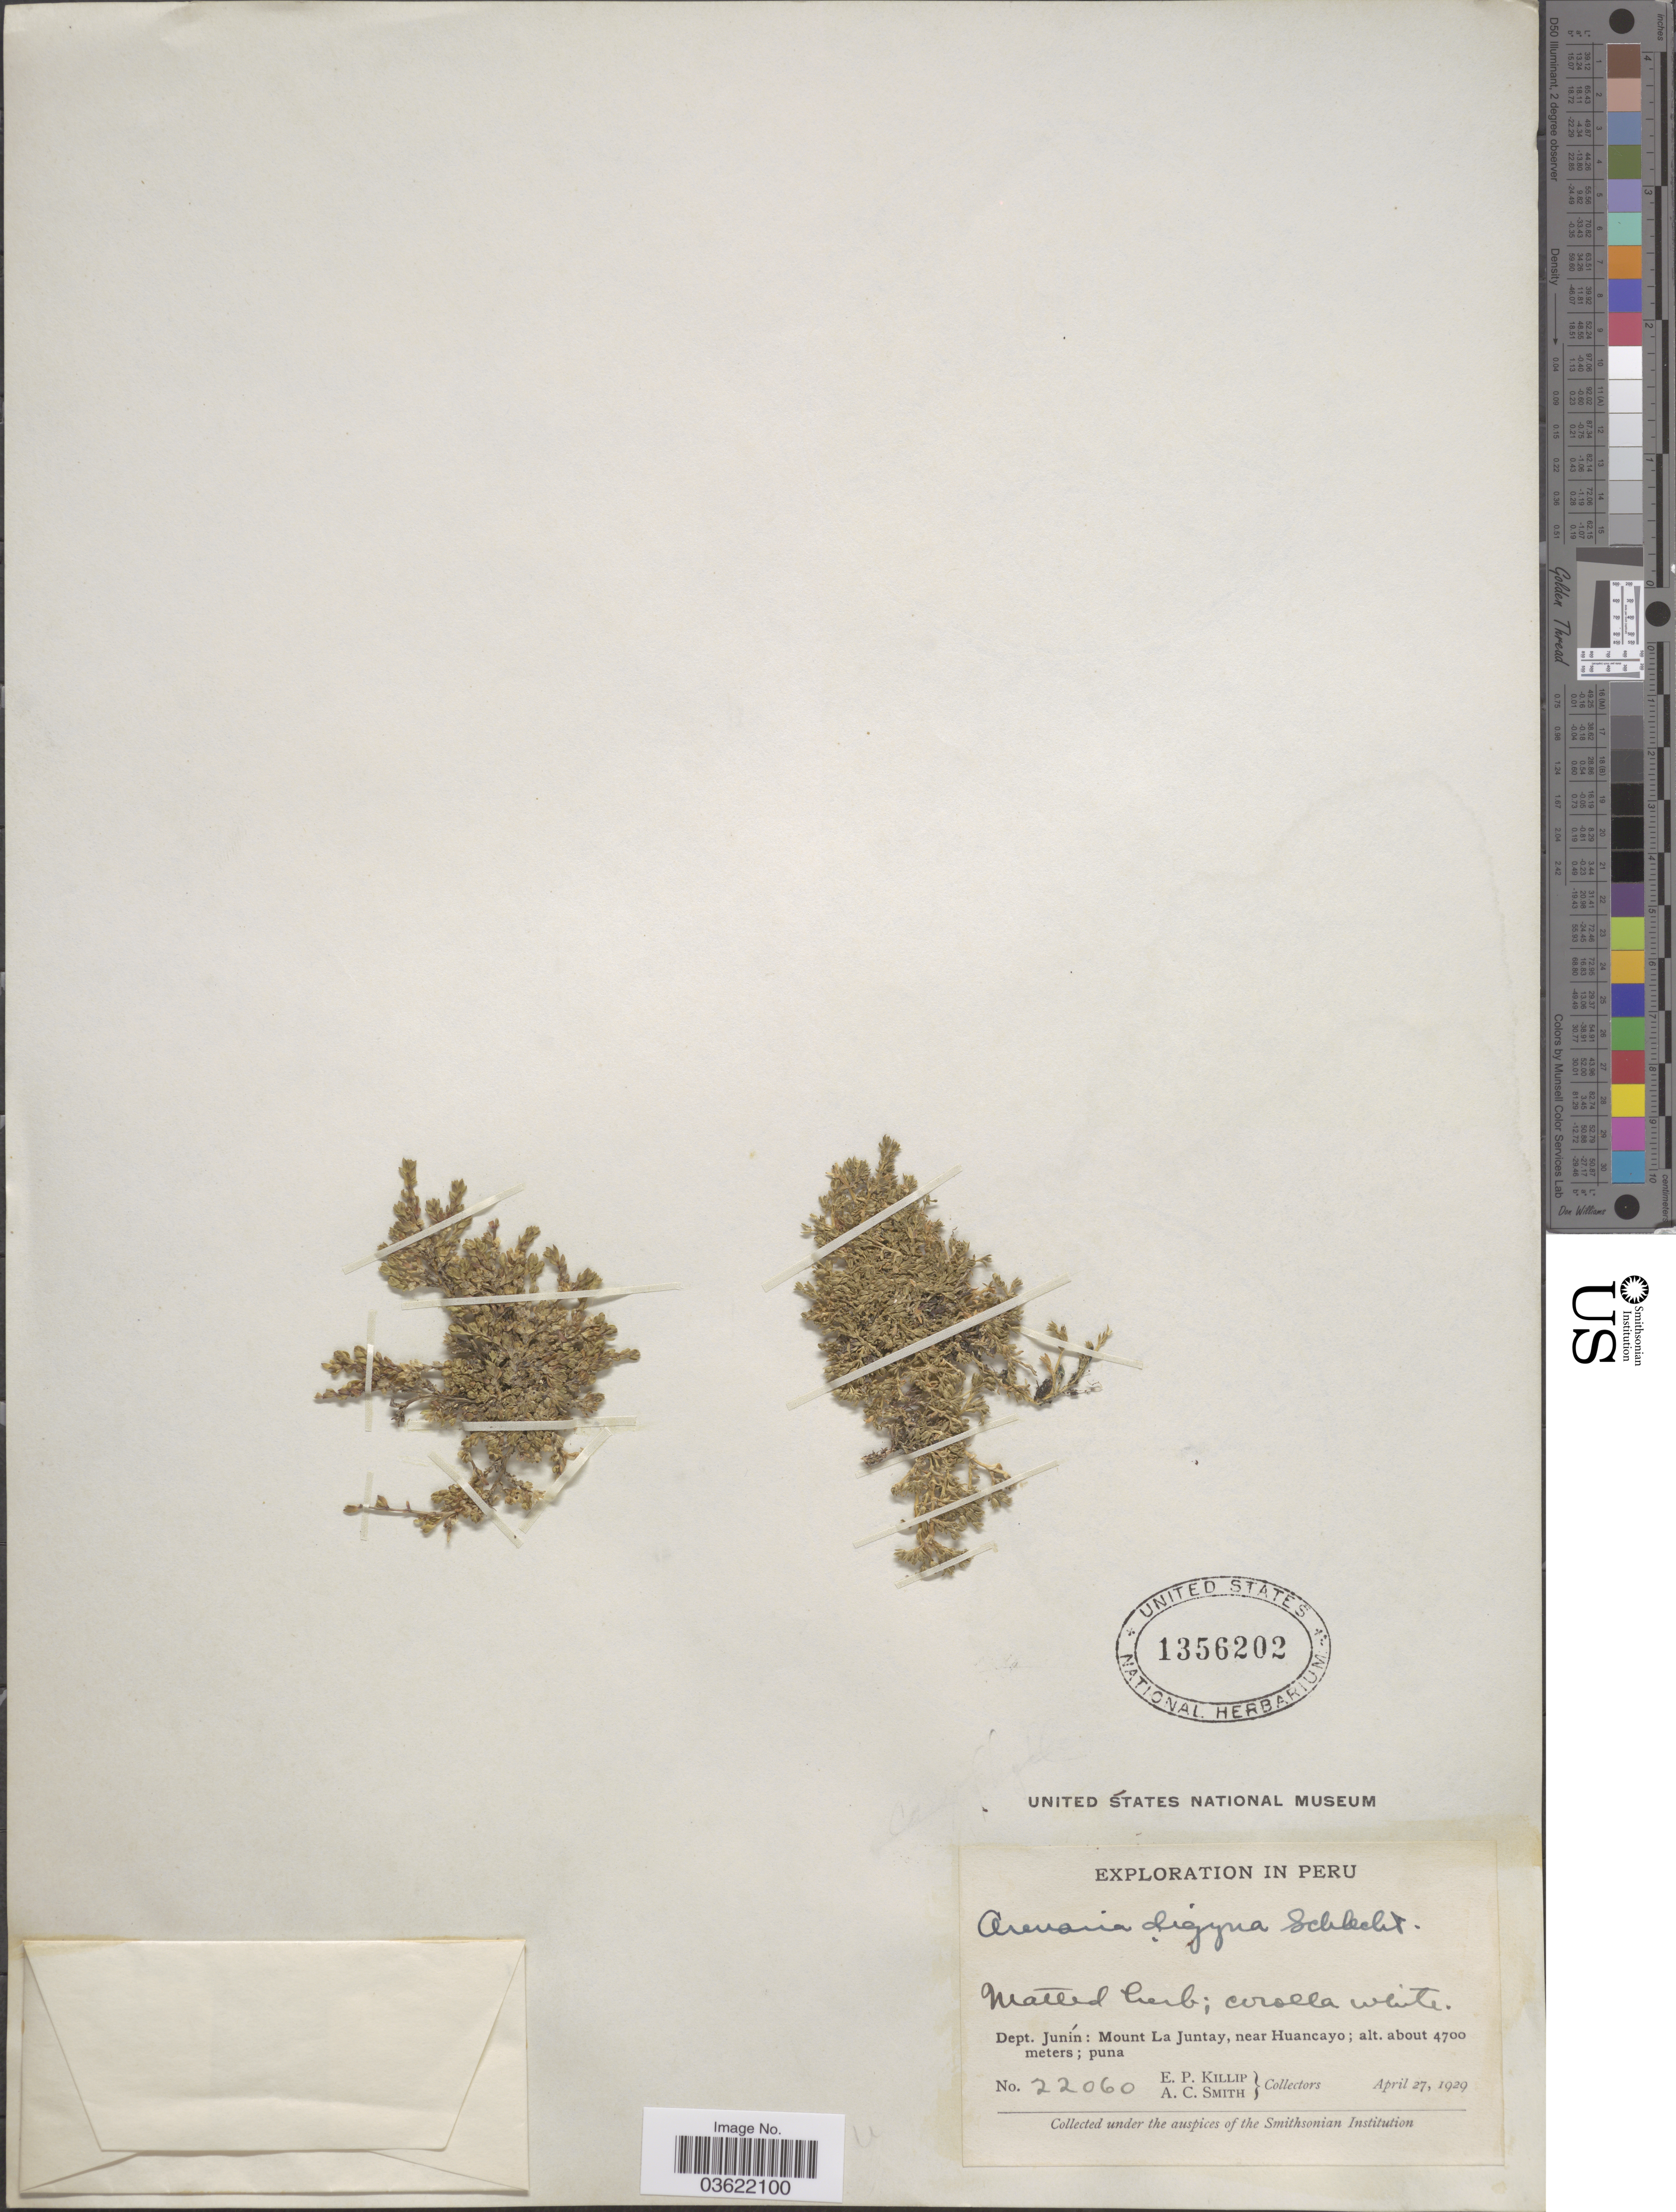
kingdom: Plantae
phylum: Tracheophyta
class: Magnoliopsida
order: Caryophyllales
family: Caryophyllaceae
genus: Arenaria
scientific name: Arenaria scopulorum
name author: Kunth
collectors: E. P. Killip & A. C. Smith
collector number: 22060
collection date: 1929-04-27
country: Peru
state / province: Junín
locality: Dept. Junín: Mount La Juntay, near Huancayo, puna.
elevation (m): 4700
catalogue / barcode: US 1356202